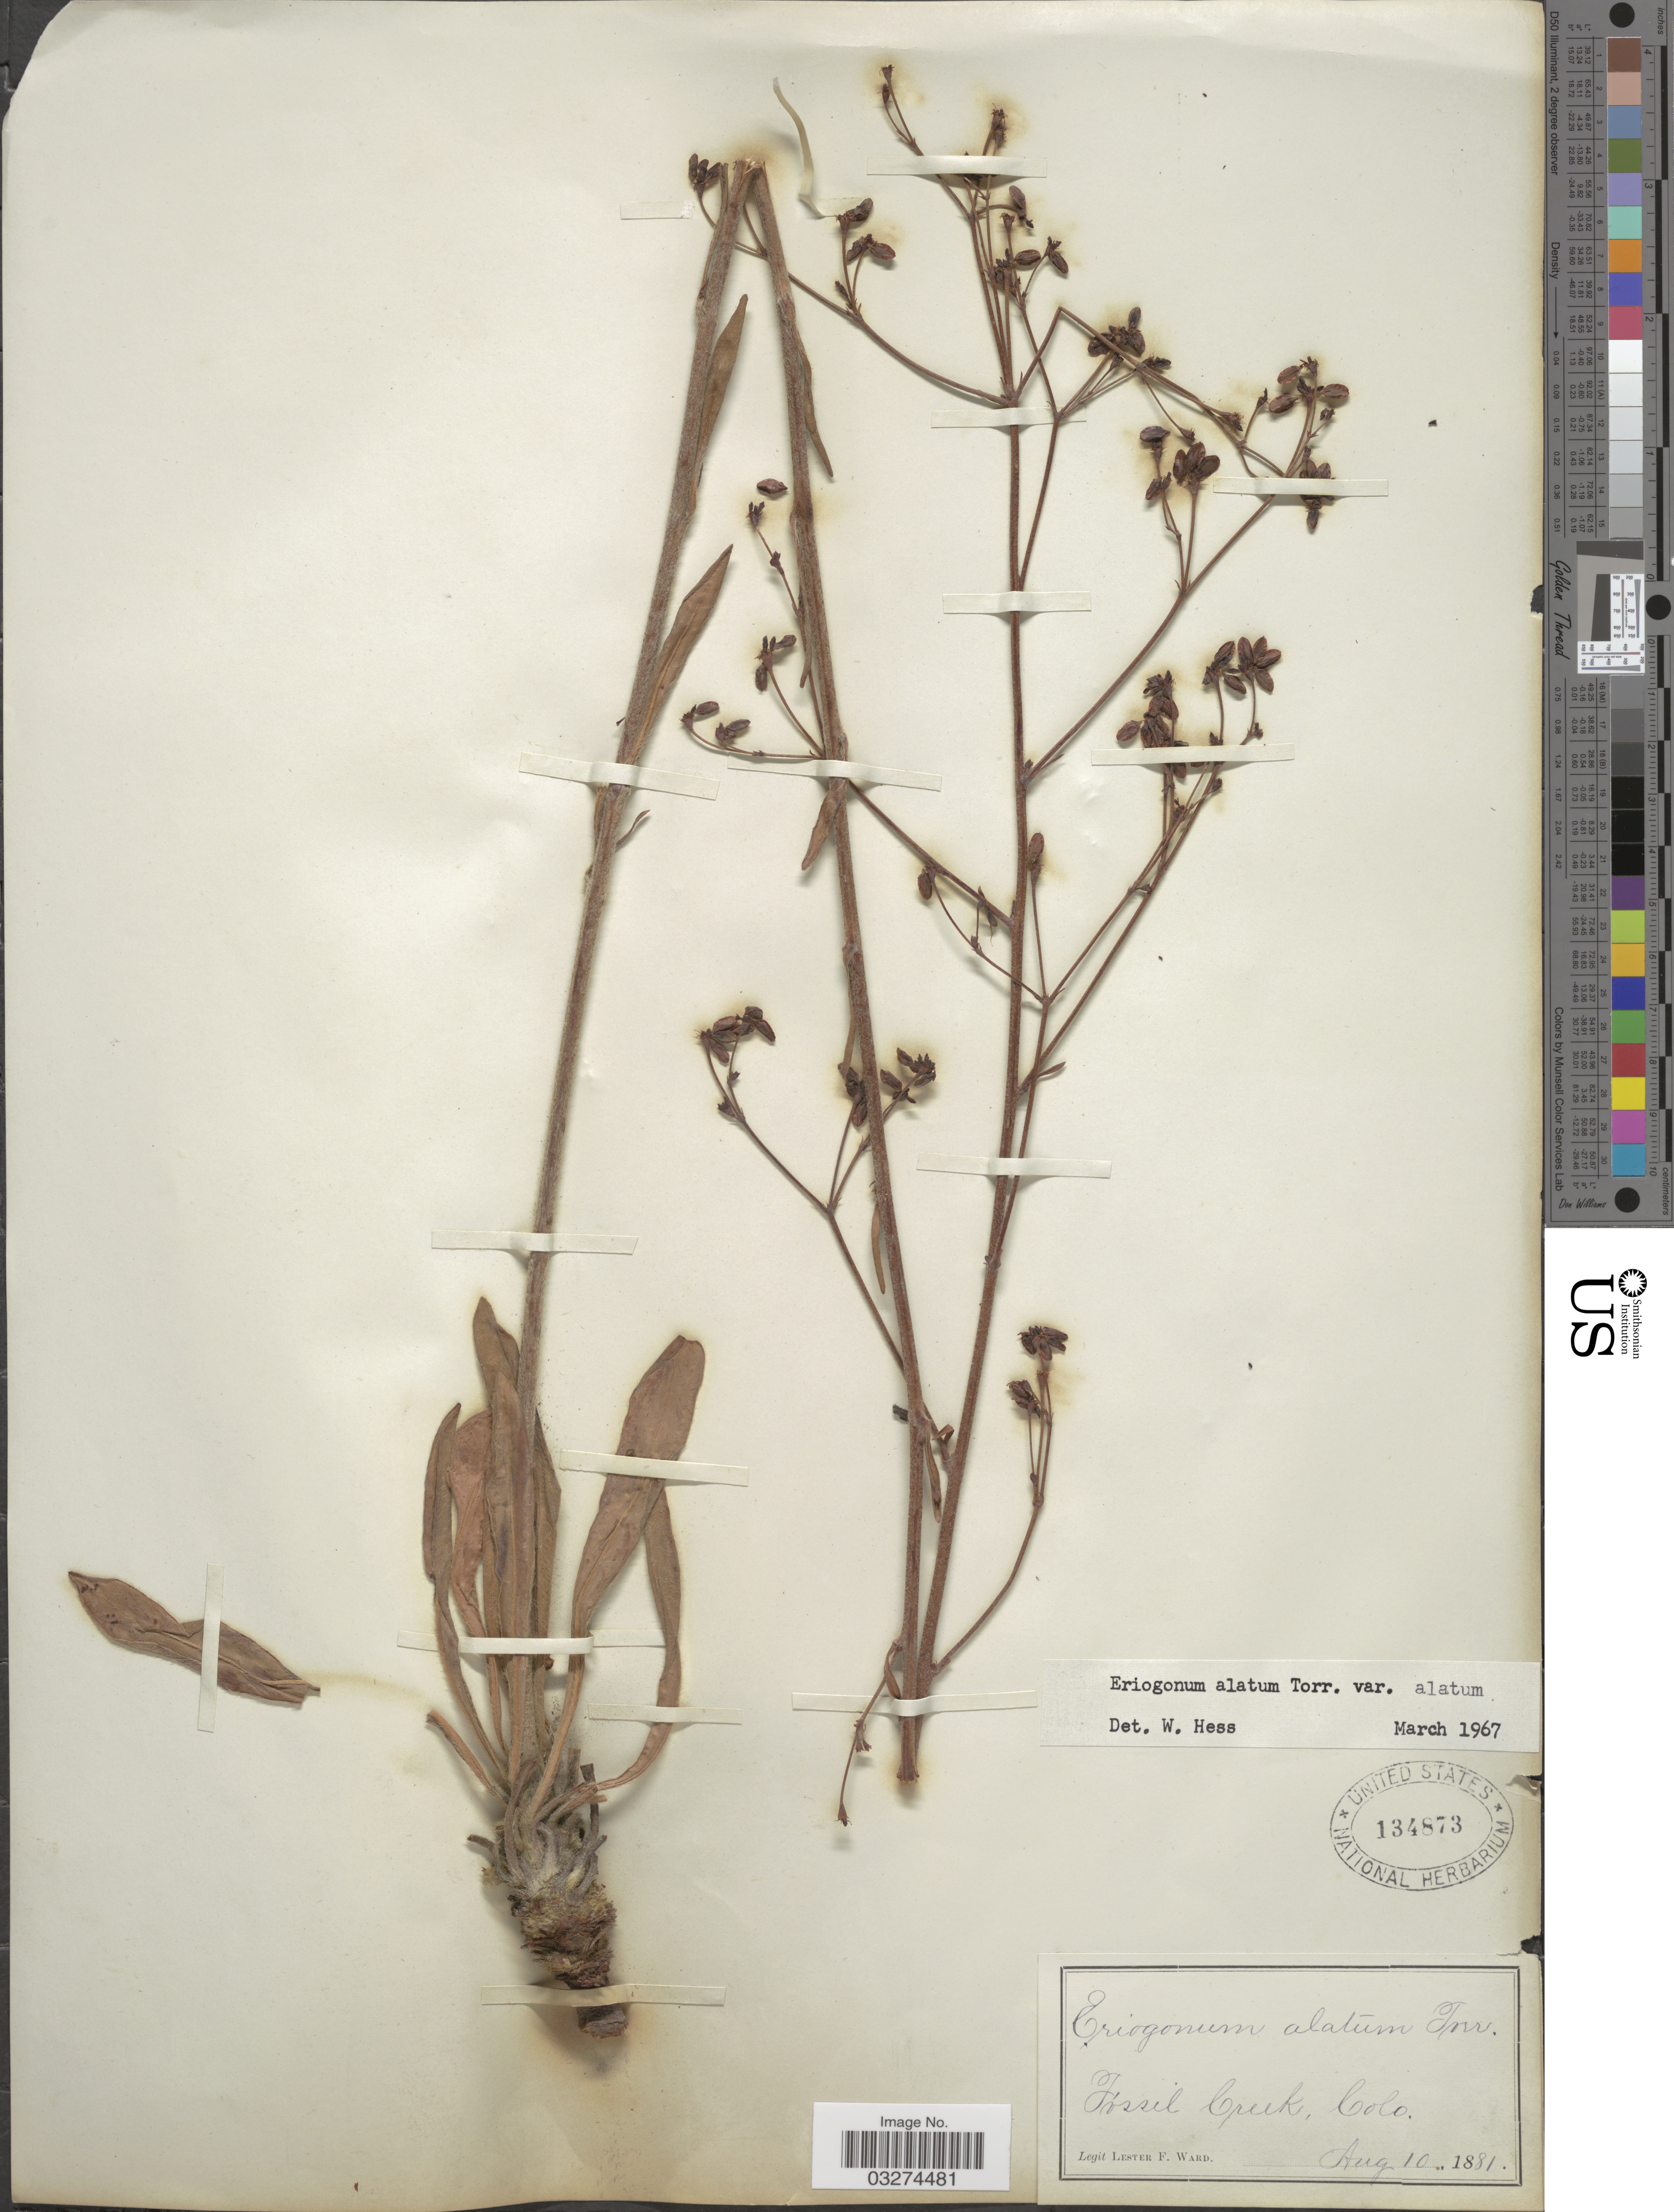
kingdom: Plantae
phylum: Tracheophyta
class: Magnoliopsida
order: Caryophyllales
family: Polygonaceae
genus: Eriogonum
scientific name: Eriogonum alatum var. alatum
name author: Torr.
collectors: L. F. Ward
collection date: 1881-08-10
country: United States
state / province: Colorado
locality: Fossil Creek.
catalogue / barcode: US 134873